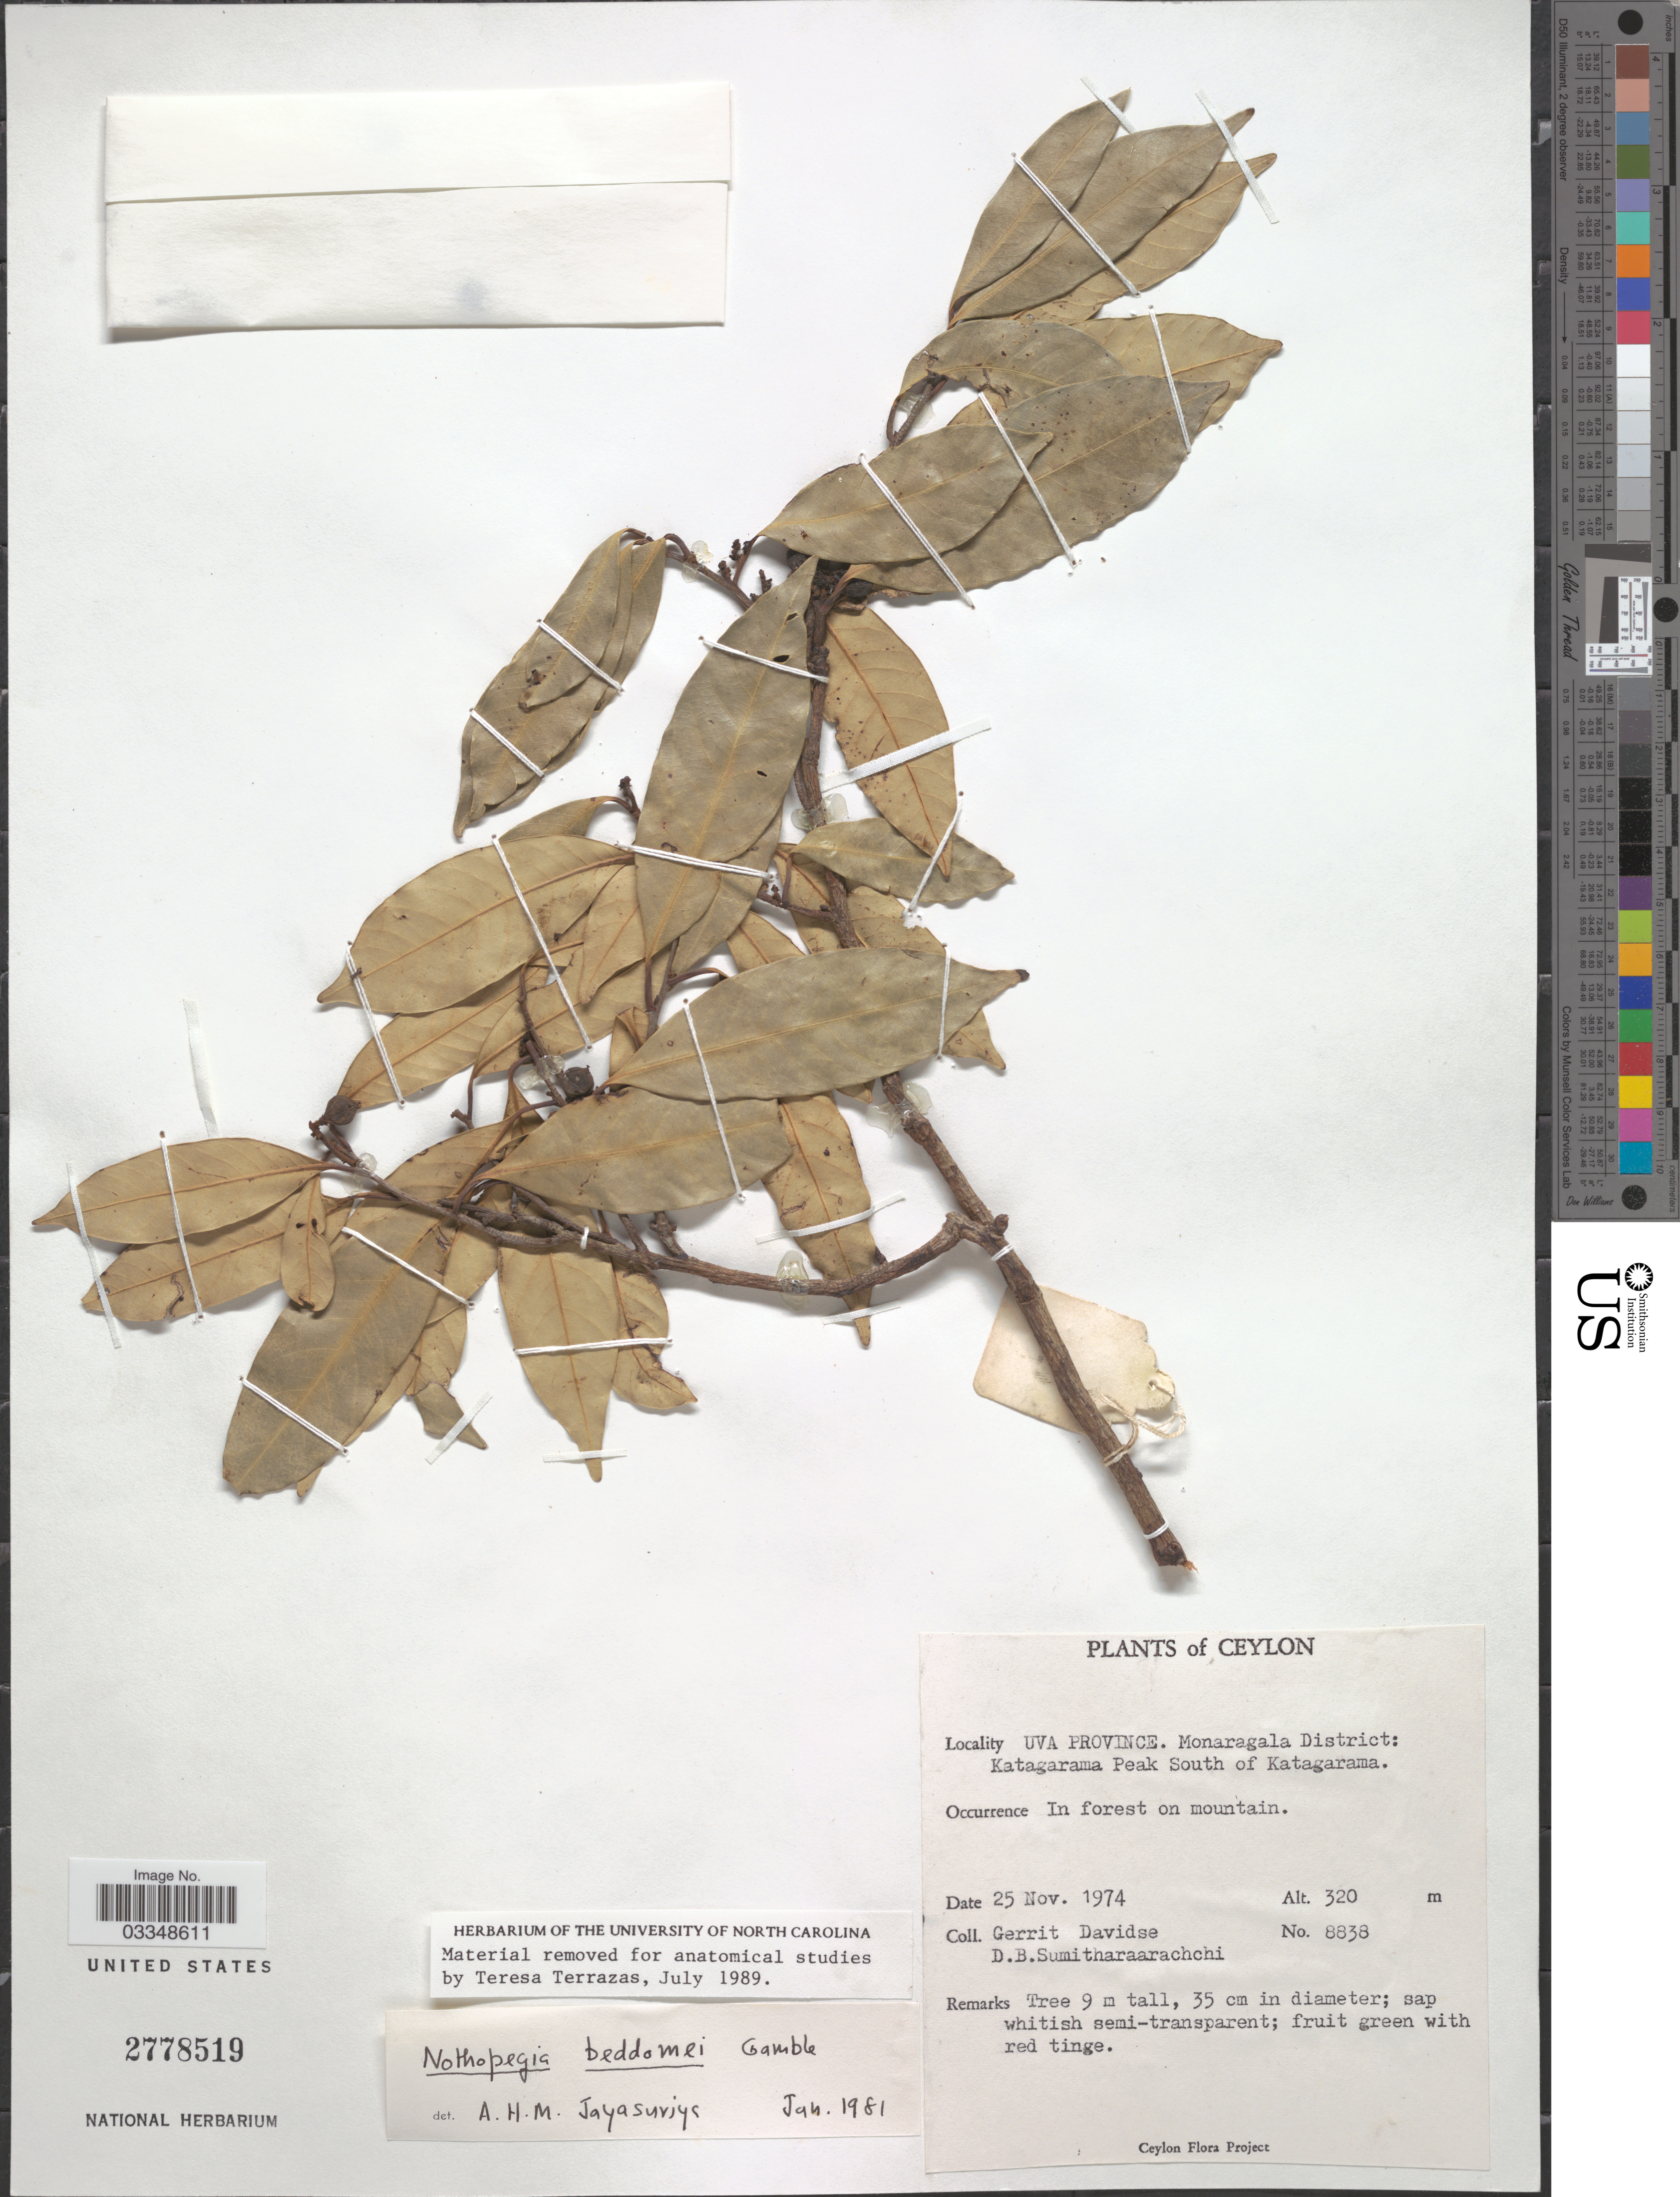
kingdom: Plantae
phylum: Tracheophyta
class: Magnoliopsida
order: Sapindales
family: Anacardiaceae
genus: Nothopegia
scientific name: Nothopegia beddomei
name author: Gamble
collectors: G. Davidse & D. B. Sumithraarachchi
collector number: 8838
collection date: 1974-11-25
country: Sri Lanka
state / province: Uva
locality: Ceylon. Monaragala District: Katagarama Peak South of Katagarama.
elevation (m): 320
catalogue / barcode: US 2778519